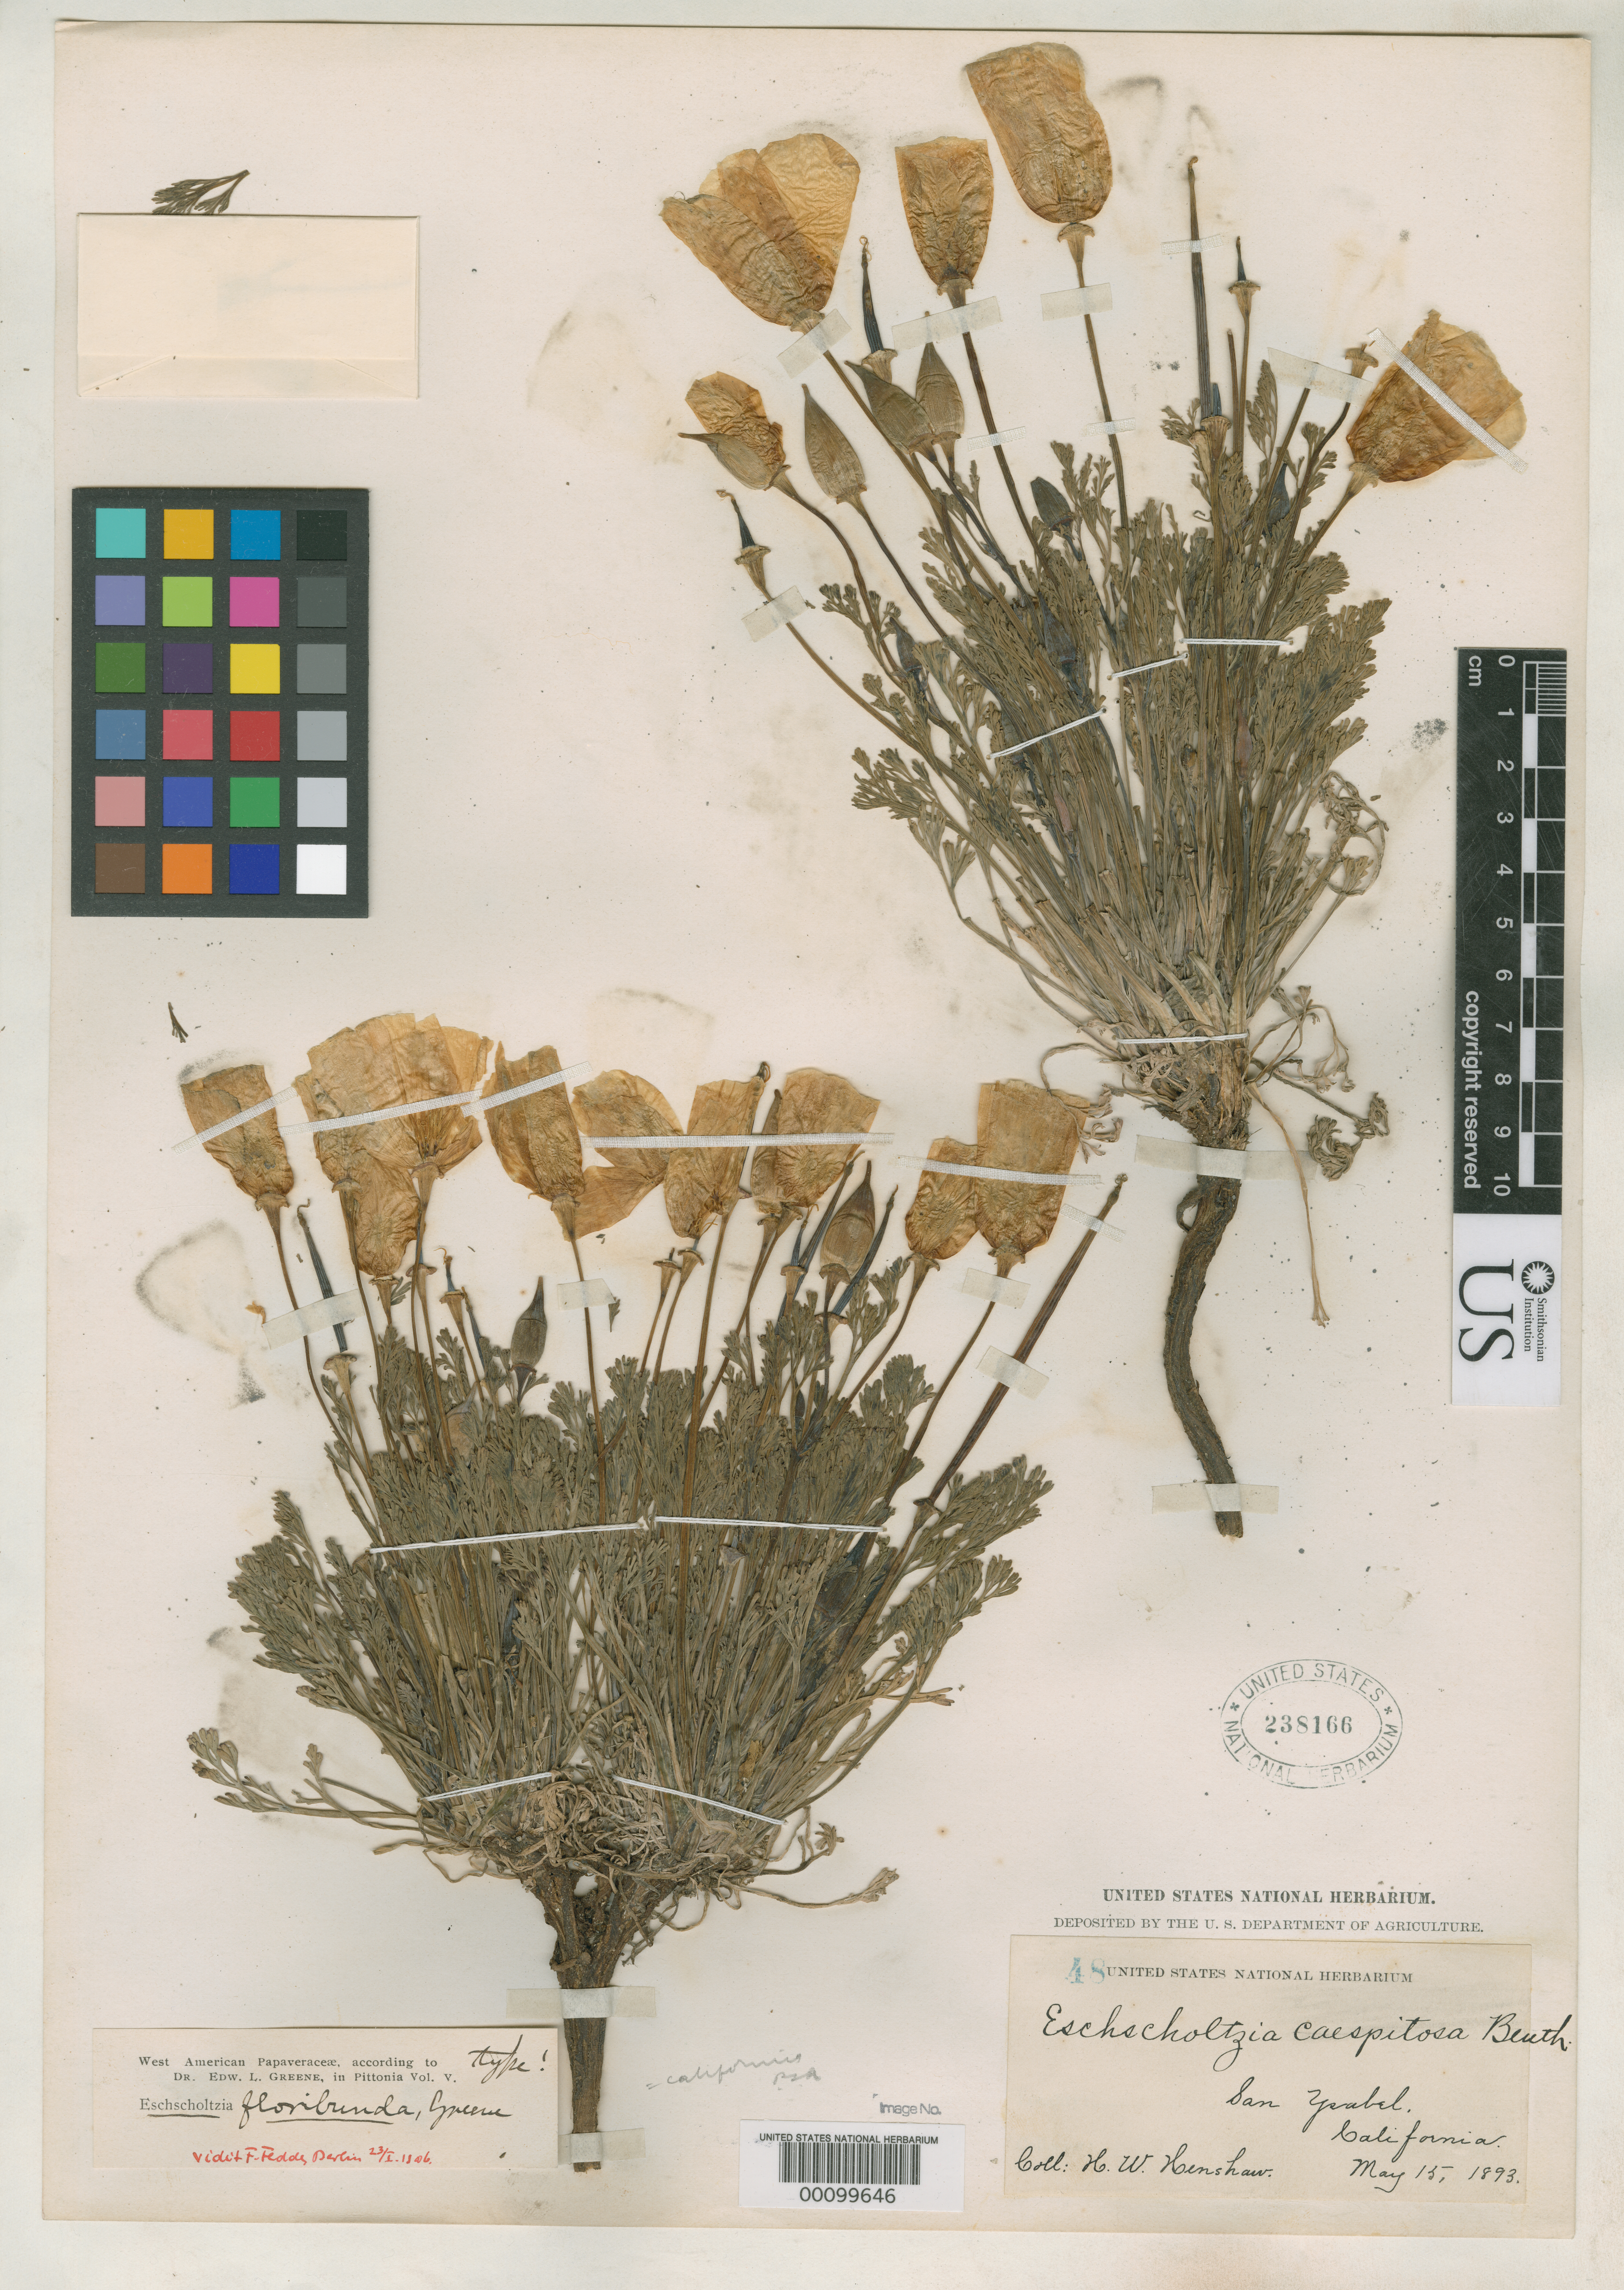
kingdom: Plantae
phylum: Tracheophyta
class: Magnoliopsida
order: Ranunculales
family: Papaveraceae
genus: Eschscholzia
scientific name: Eschscholzia floribunda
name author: Greene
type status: Holotype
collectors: H. Henshaw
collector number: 48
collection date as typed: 15 May 1893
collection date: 1893-05-15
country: United States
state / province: California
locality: Santa Ysabel.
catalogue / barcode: US 238166